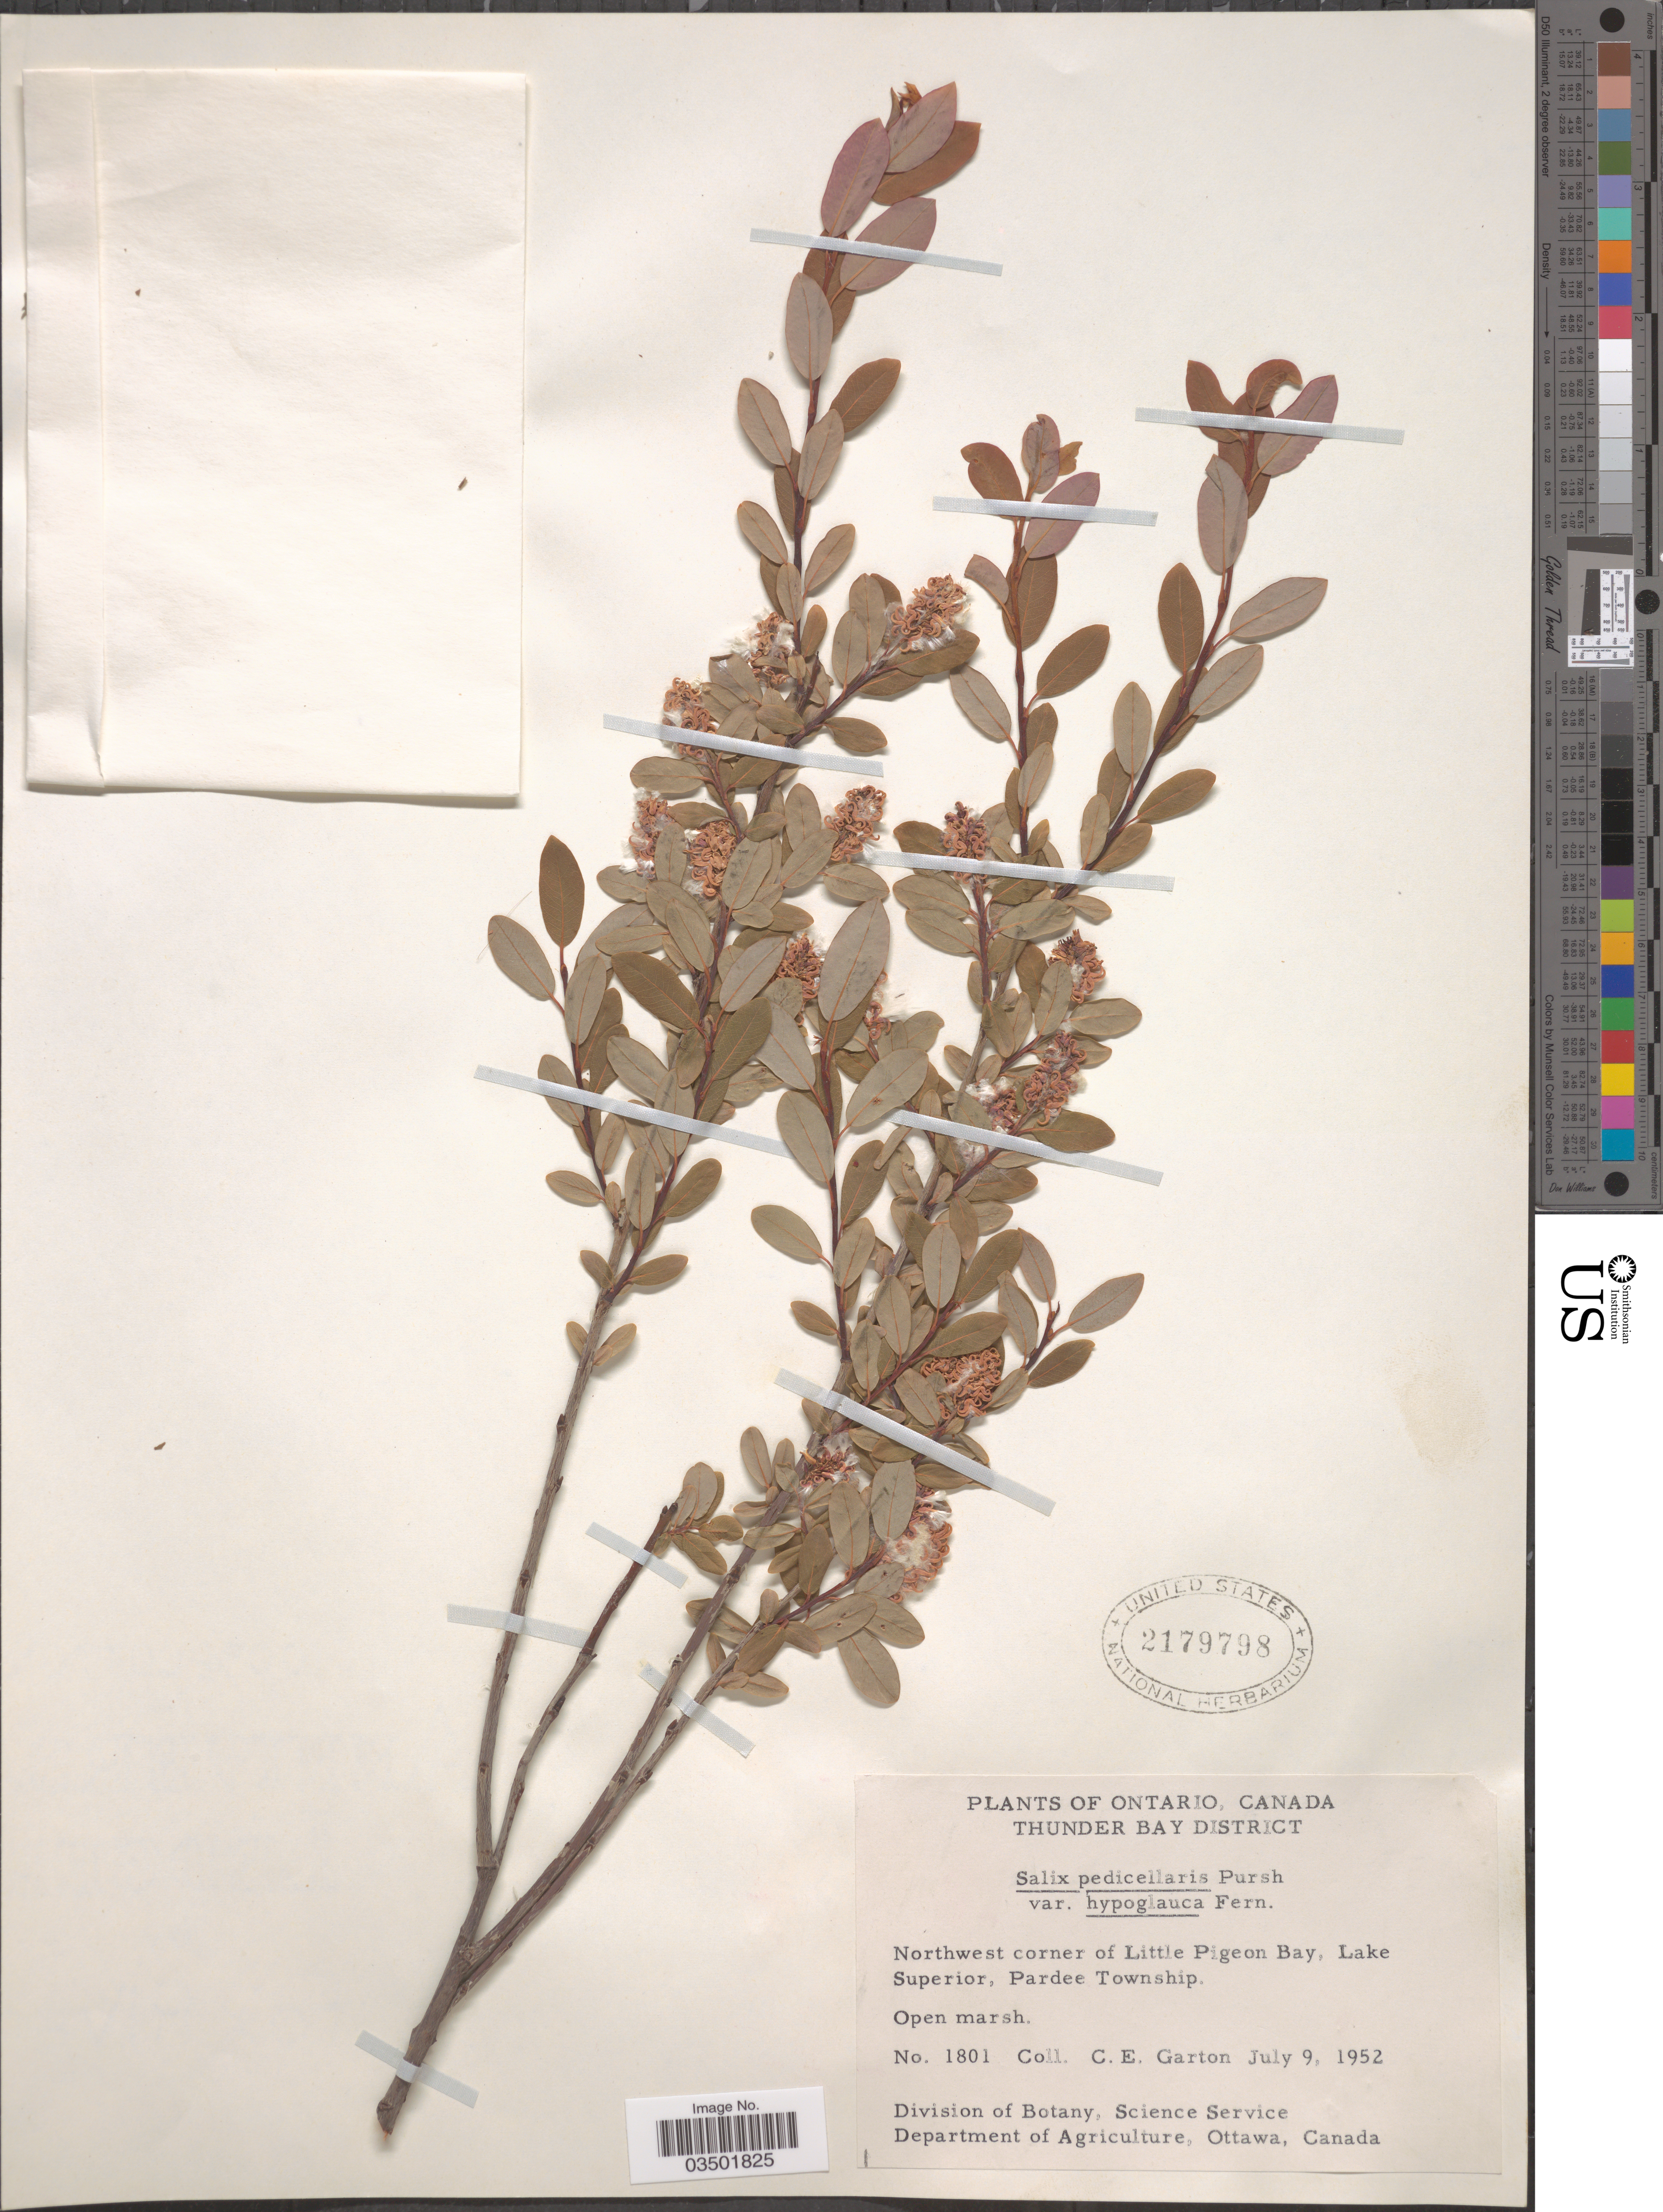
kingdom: Plantae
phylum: Tracheophyta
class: Magnoliopsida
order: Malpighiales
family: Salicaceae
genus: Salix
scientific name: Salix pedicellaris var. hypoglauca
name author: Fernald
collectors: C. E. Garton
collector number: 1801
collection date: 1952-07-09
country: Canada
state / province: Ontario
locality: Thunder Bay District. Northwest corner of Little Pigeon Bay, Lake Superior, Pardee Township.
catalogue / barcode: US 2179798